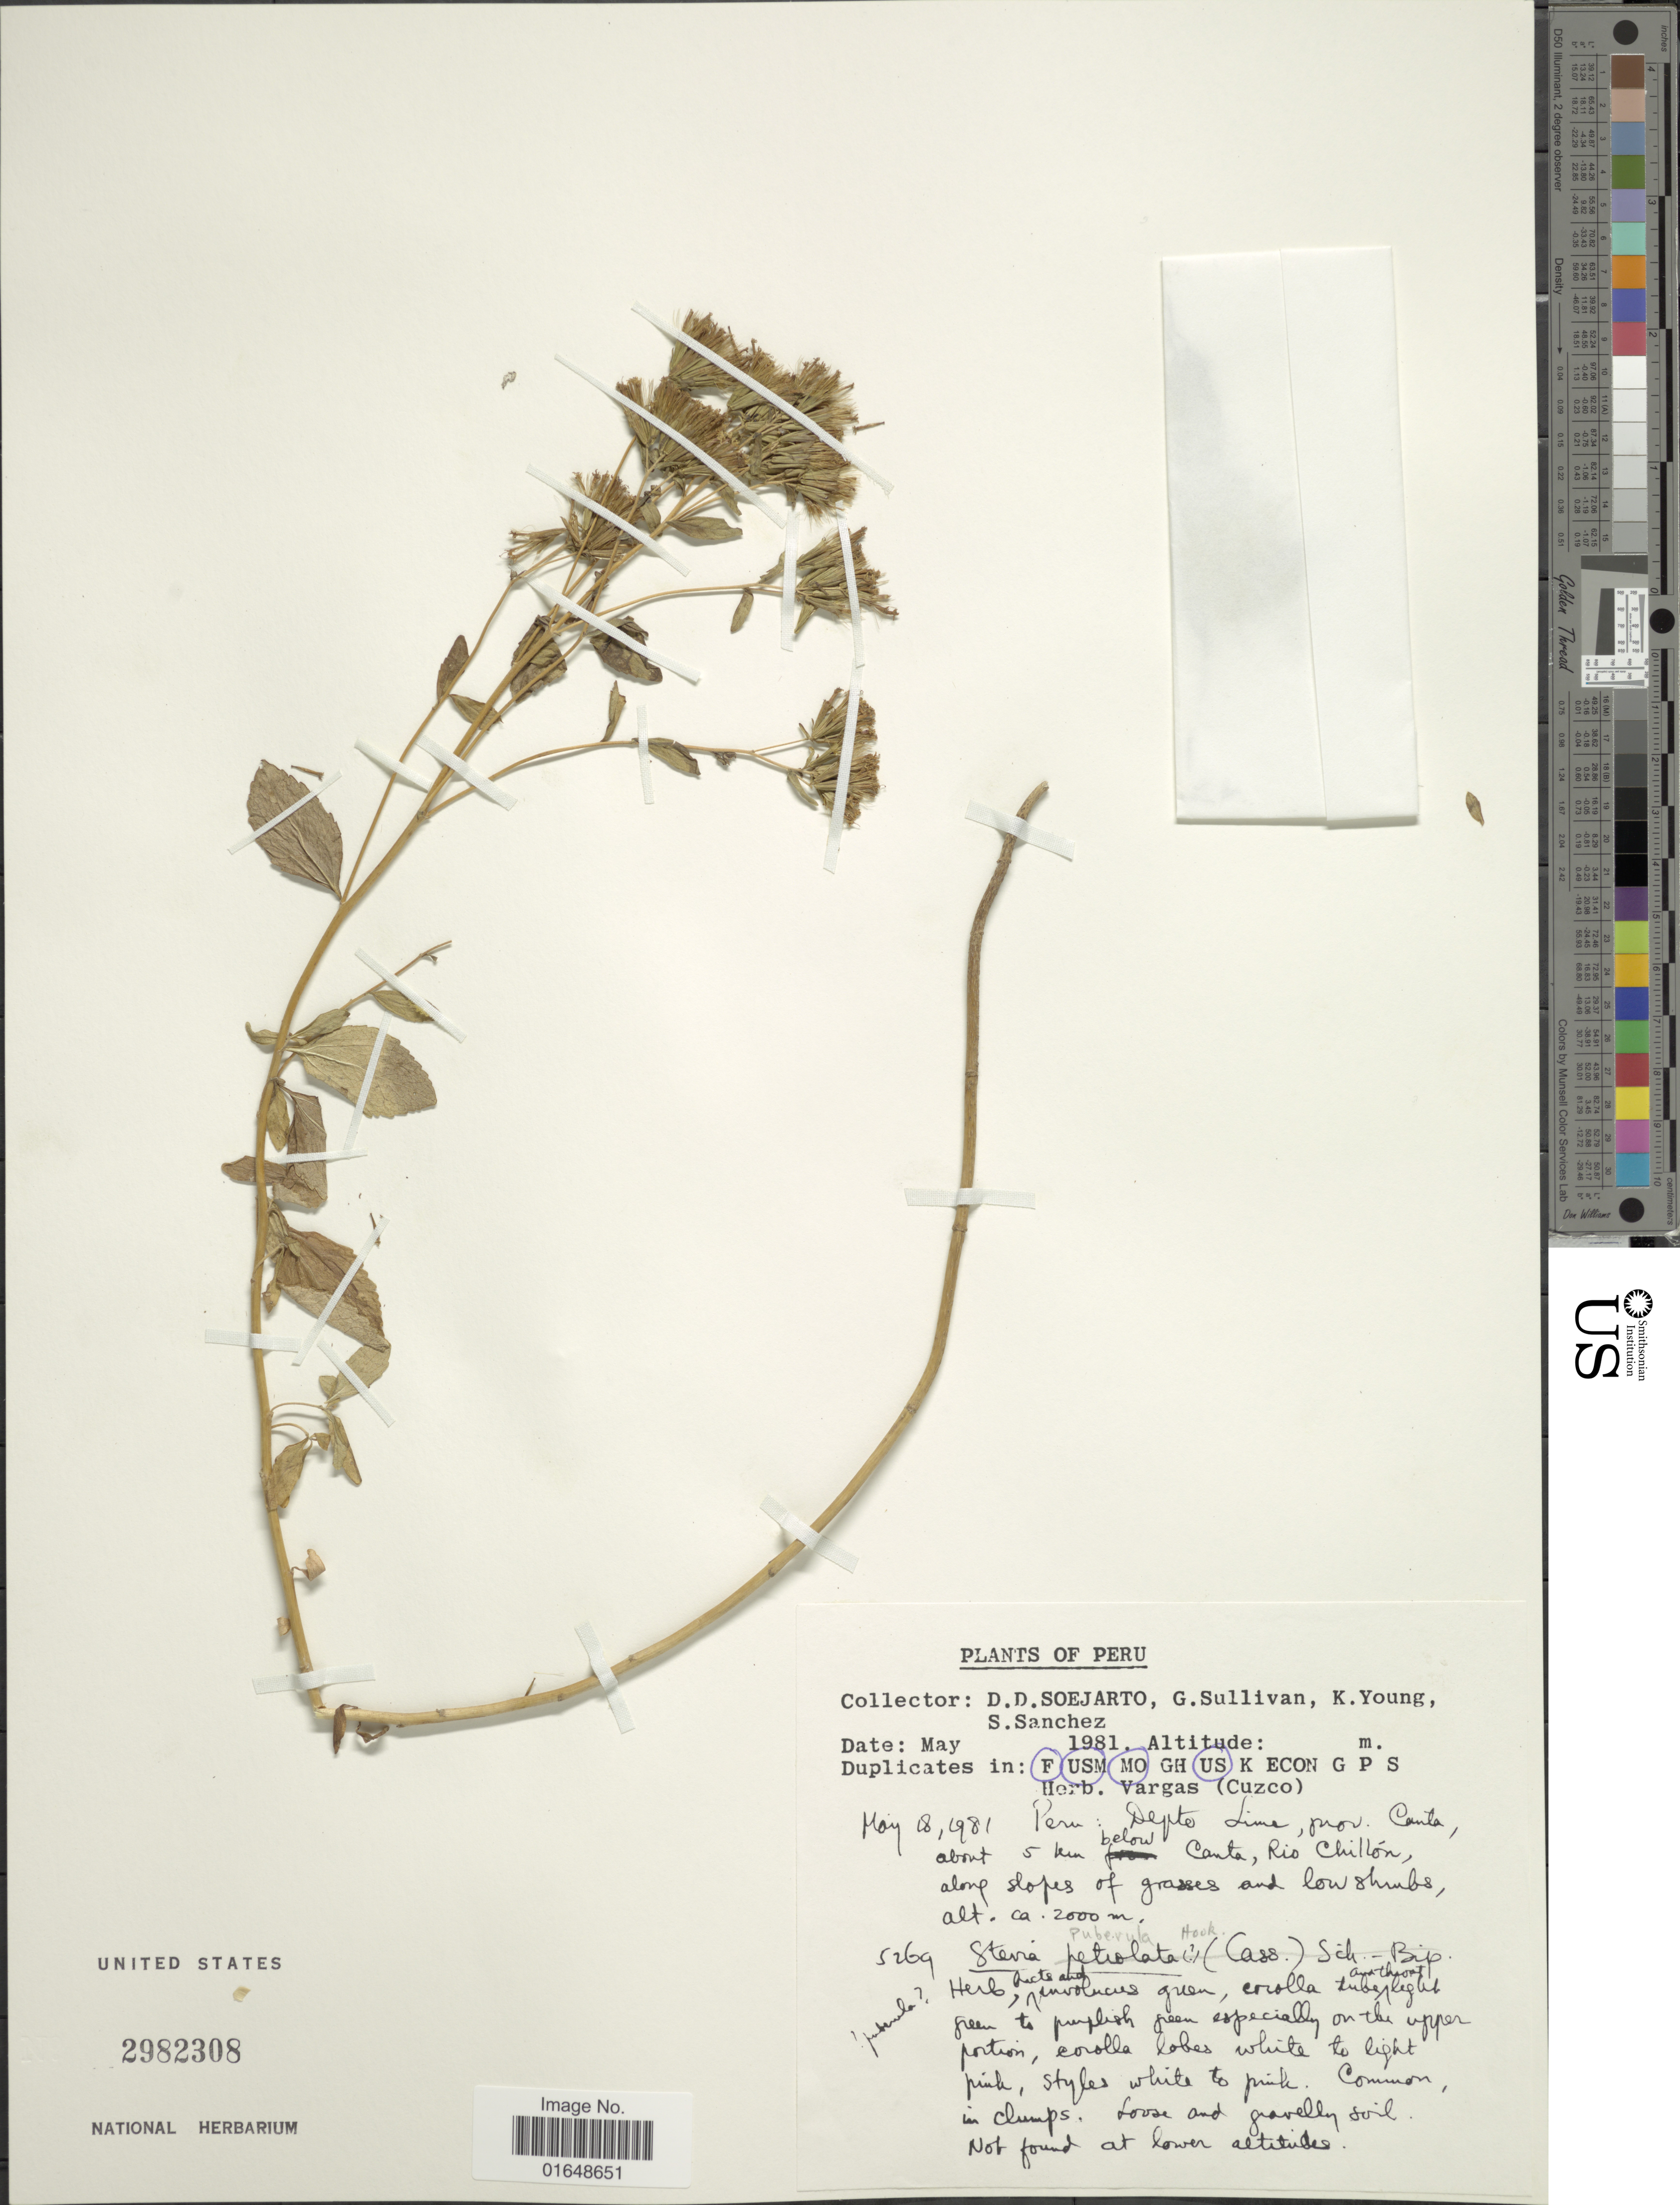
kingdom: Plantae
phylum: Tracheophyta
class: Magnoliopsida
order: Asterales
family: Asteraceae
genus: Stevia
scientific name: Stevia puberula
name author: Hook.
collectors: G. Sullivan, K. Young & S. Sanchez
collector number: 5269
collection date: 1981-05-18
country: Peru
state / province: Lima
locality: Peru: Depto Lima, prov. Canta, about 5 km below Canta, Rio Chillón, along slopes of grasses and low shrubs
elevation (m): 2000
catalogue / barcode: US 2982308